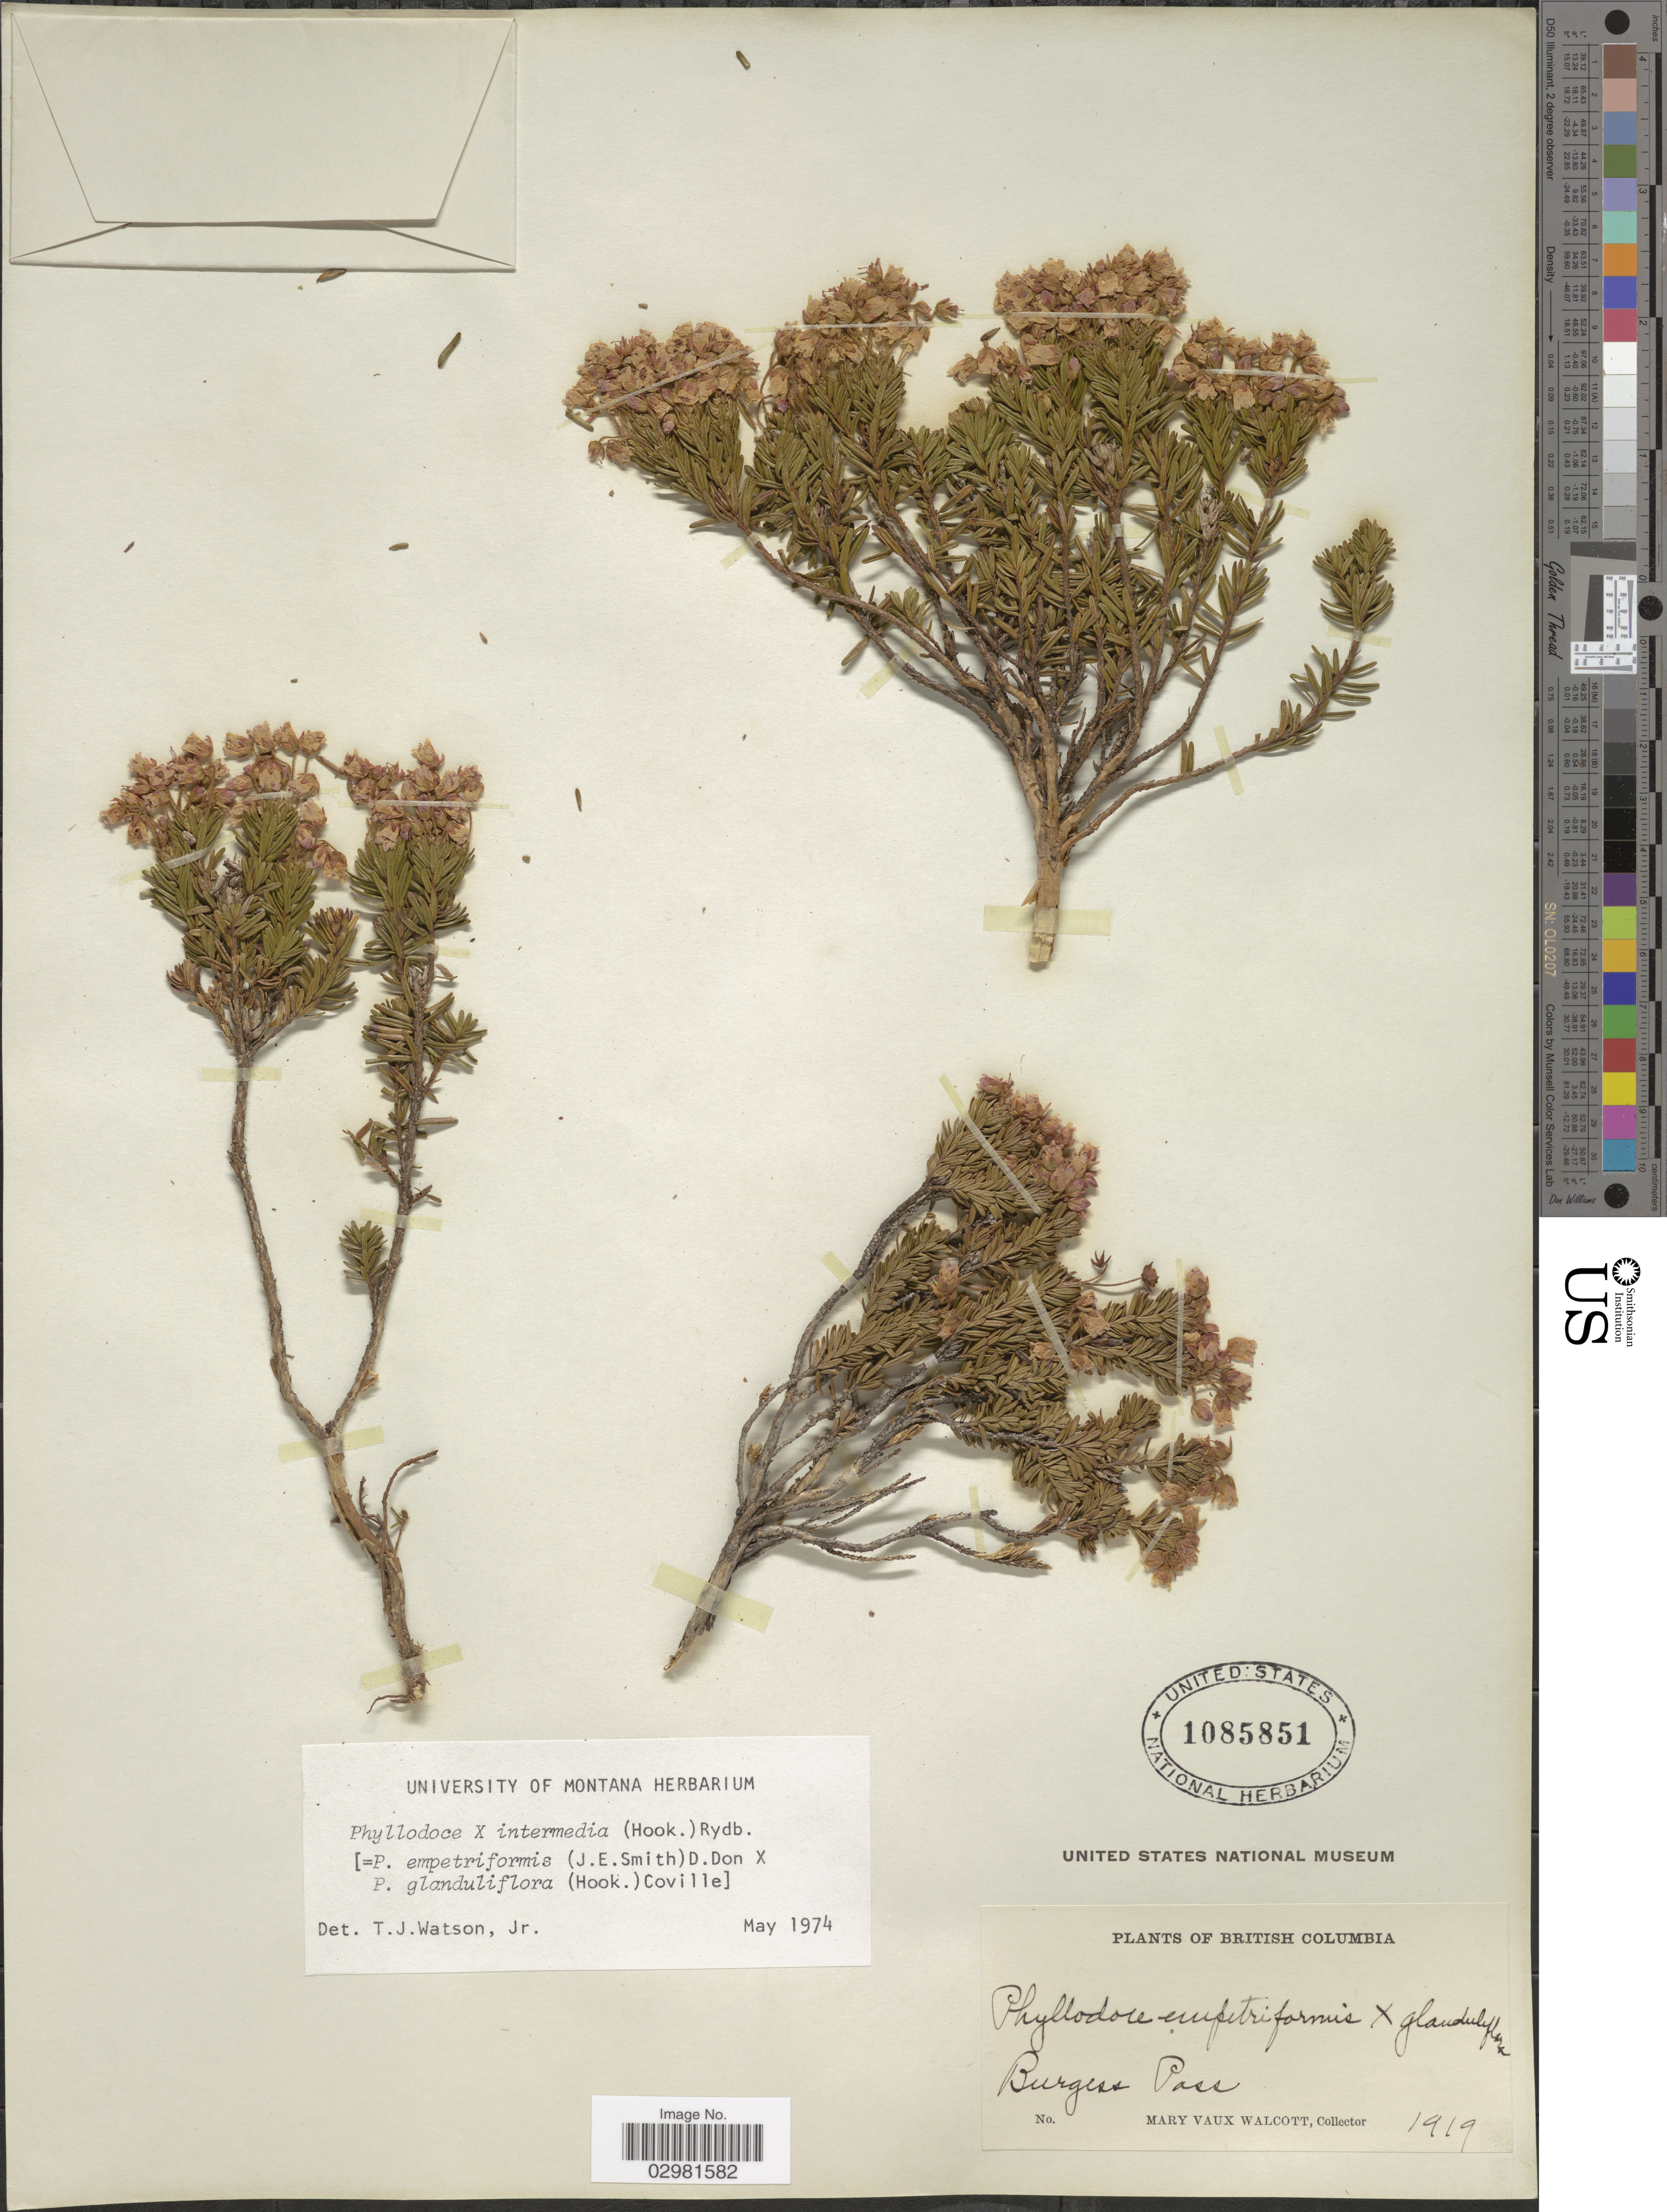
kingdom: Plantae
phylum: Tracheophyta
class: Magnoliopsida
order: Ericales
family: Ericaceae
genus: Phyllodoce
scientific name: Phyllodoce intermedia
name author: (Hook.) Rydb.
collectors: M. Walcott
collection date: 1919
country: Canada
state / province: British Columbia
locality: Burgess Pass.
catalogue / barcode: US 1085851